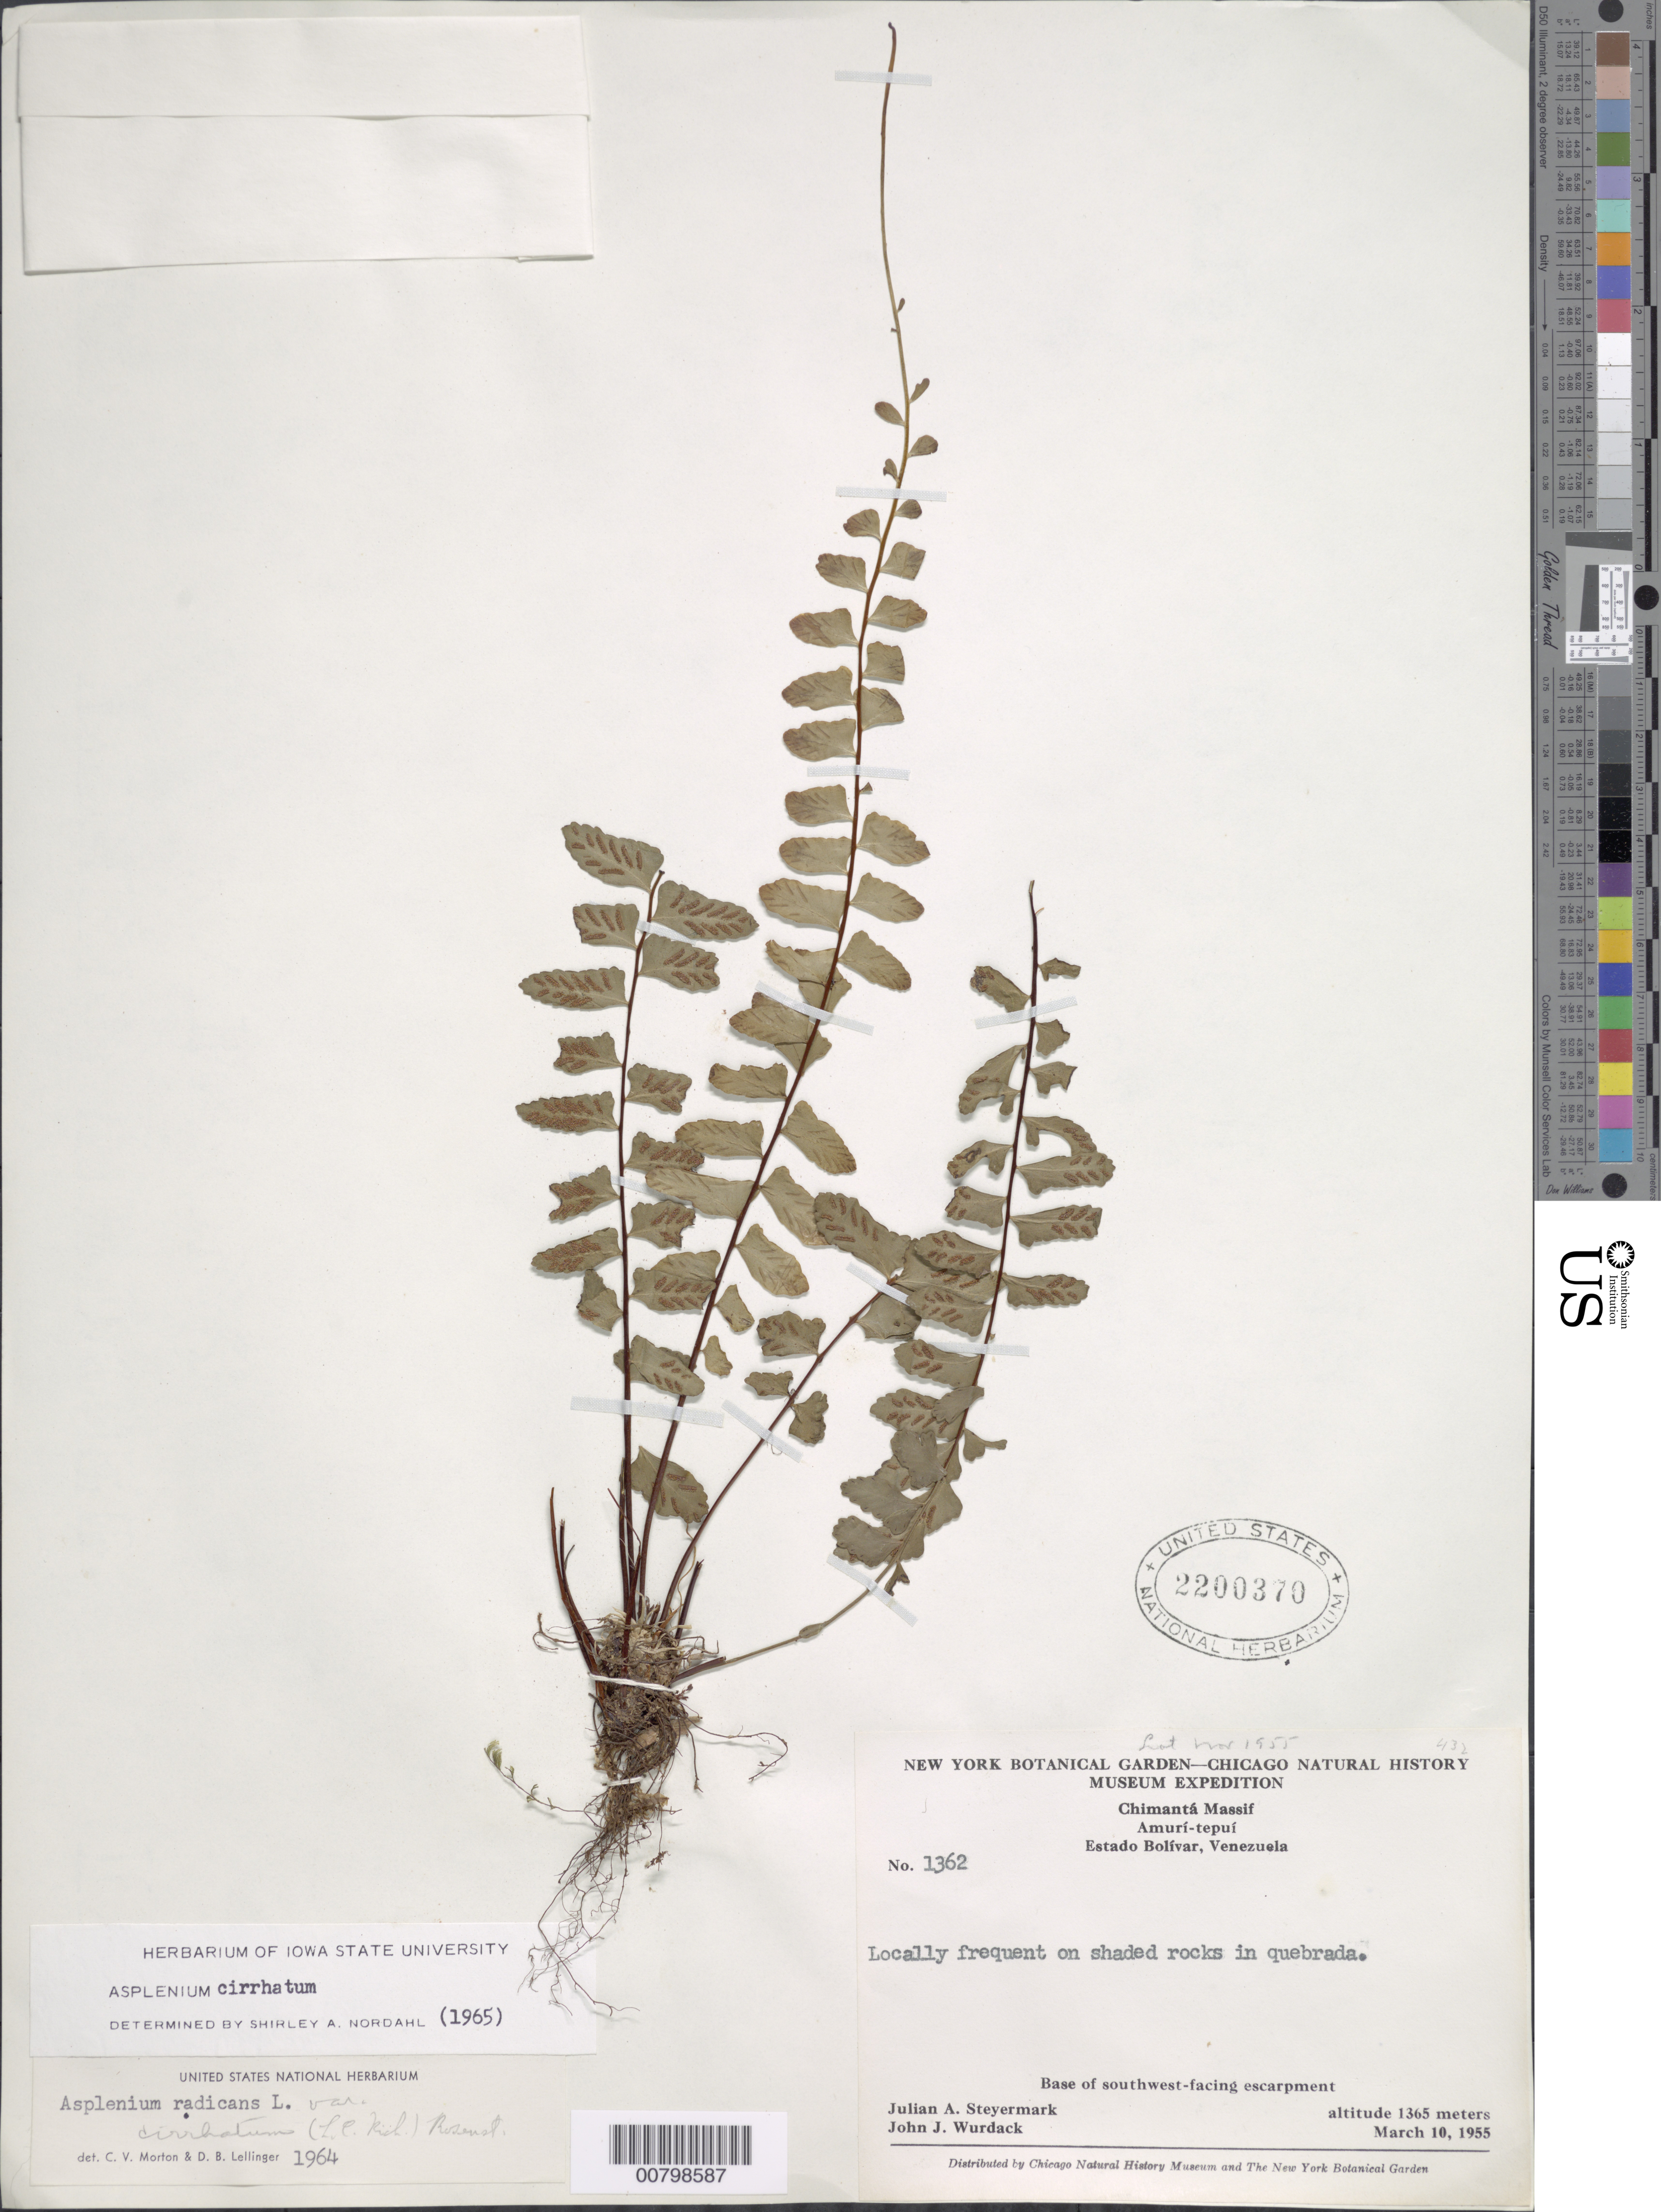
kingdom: Plantae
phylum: Tracheophyta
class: Polypodiopsida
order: Polypodiales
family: Aspleniaceae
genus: Asplenium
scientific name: Asplenium radicans var. cirrhatum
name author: (Rich. ex Willd.) Rosenst.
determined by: Morton, C. V.; Lellinger, D. B.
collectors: J. Steyermark & J. J. Wurdack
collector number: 55 1362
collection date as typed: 10-Mar-55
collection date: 1955-03-10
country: Venezuela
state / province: Bolívar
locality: Chimantá Massif, Amurí-tepuí; base of SW facing escarpment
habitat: Base of southwest-facing escarpment; on shaded rocks in quebrada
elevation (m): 1365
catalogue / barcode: US 2200370